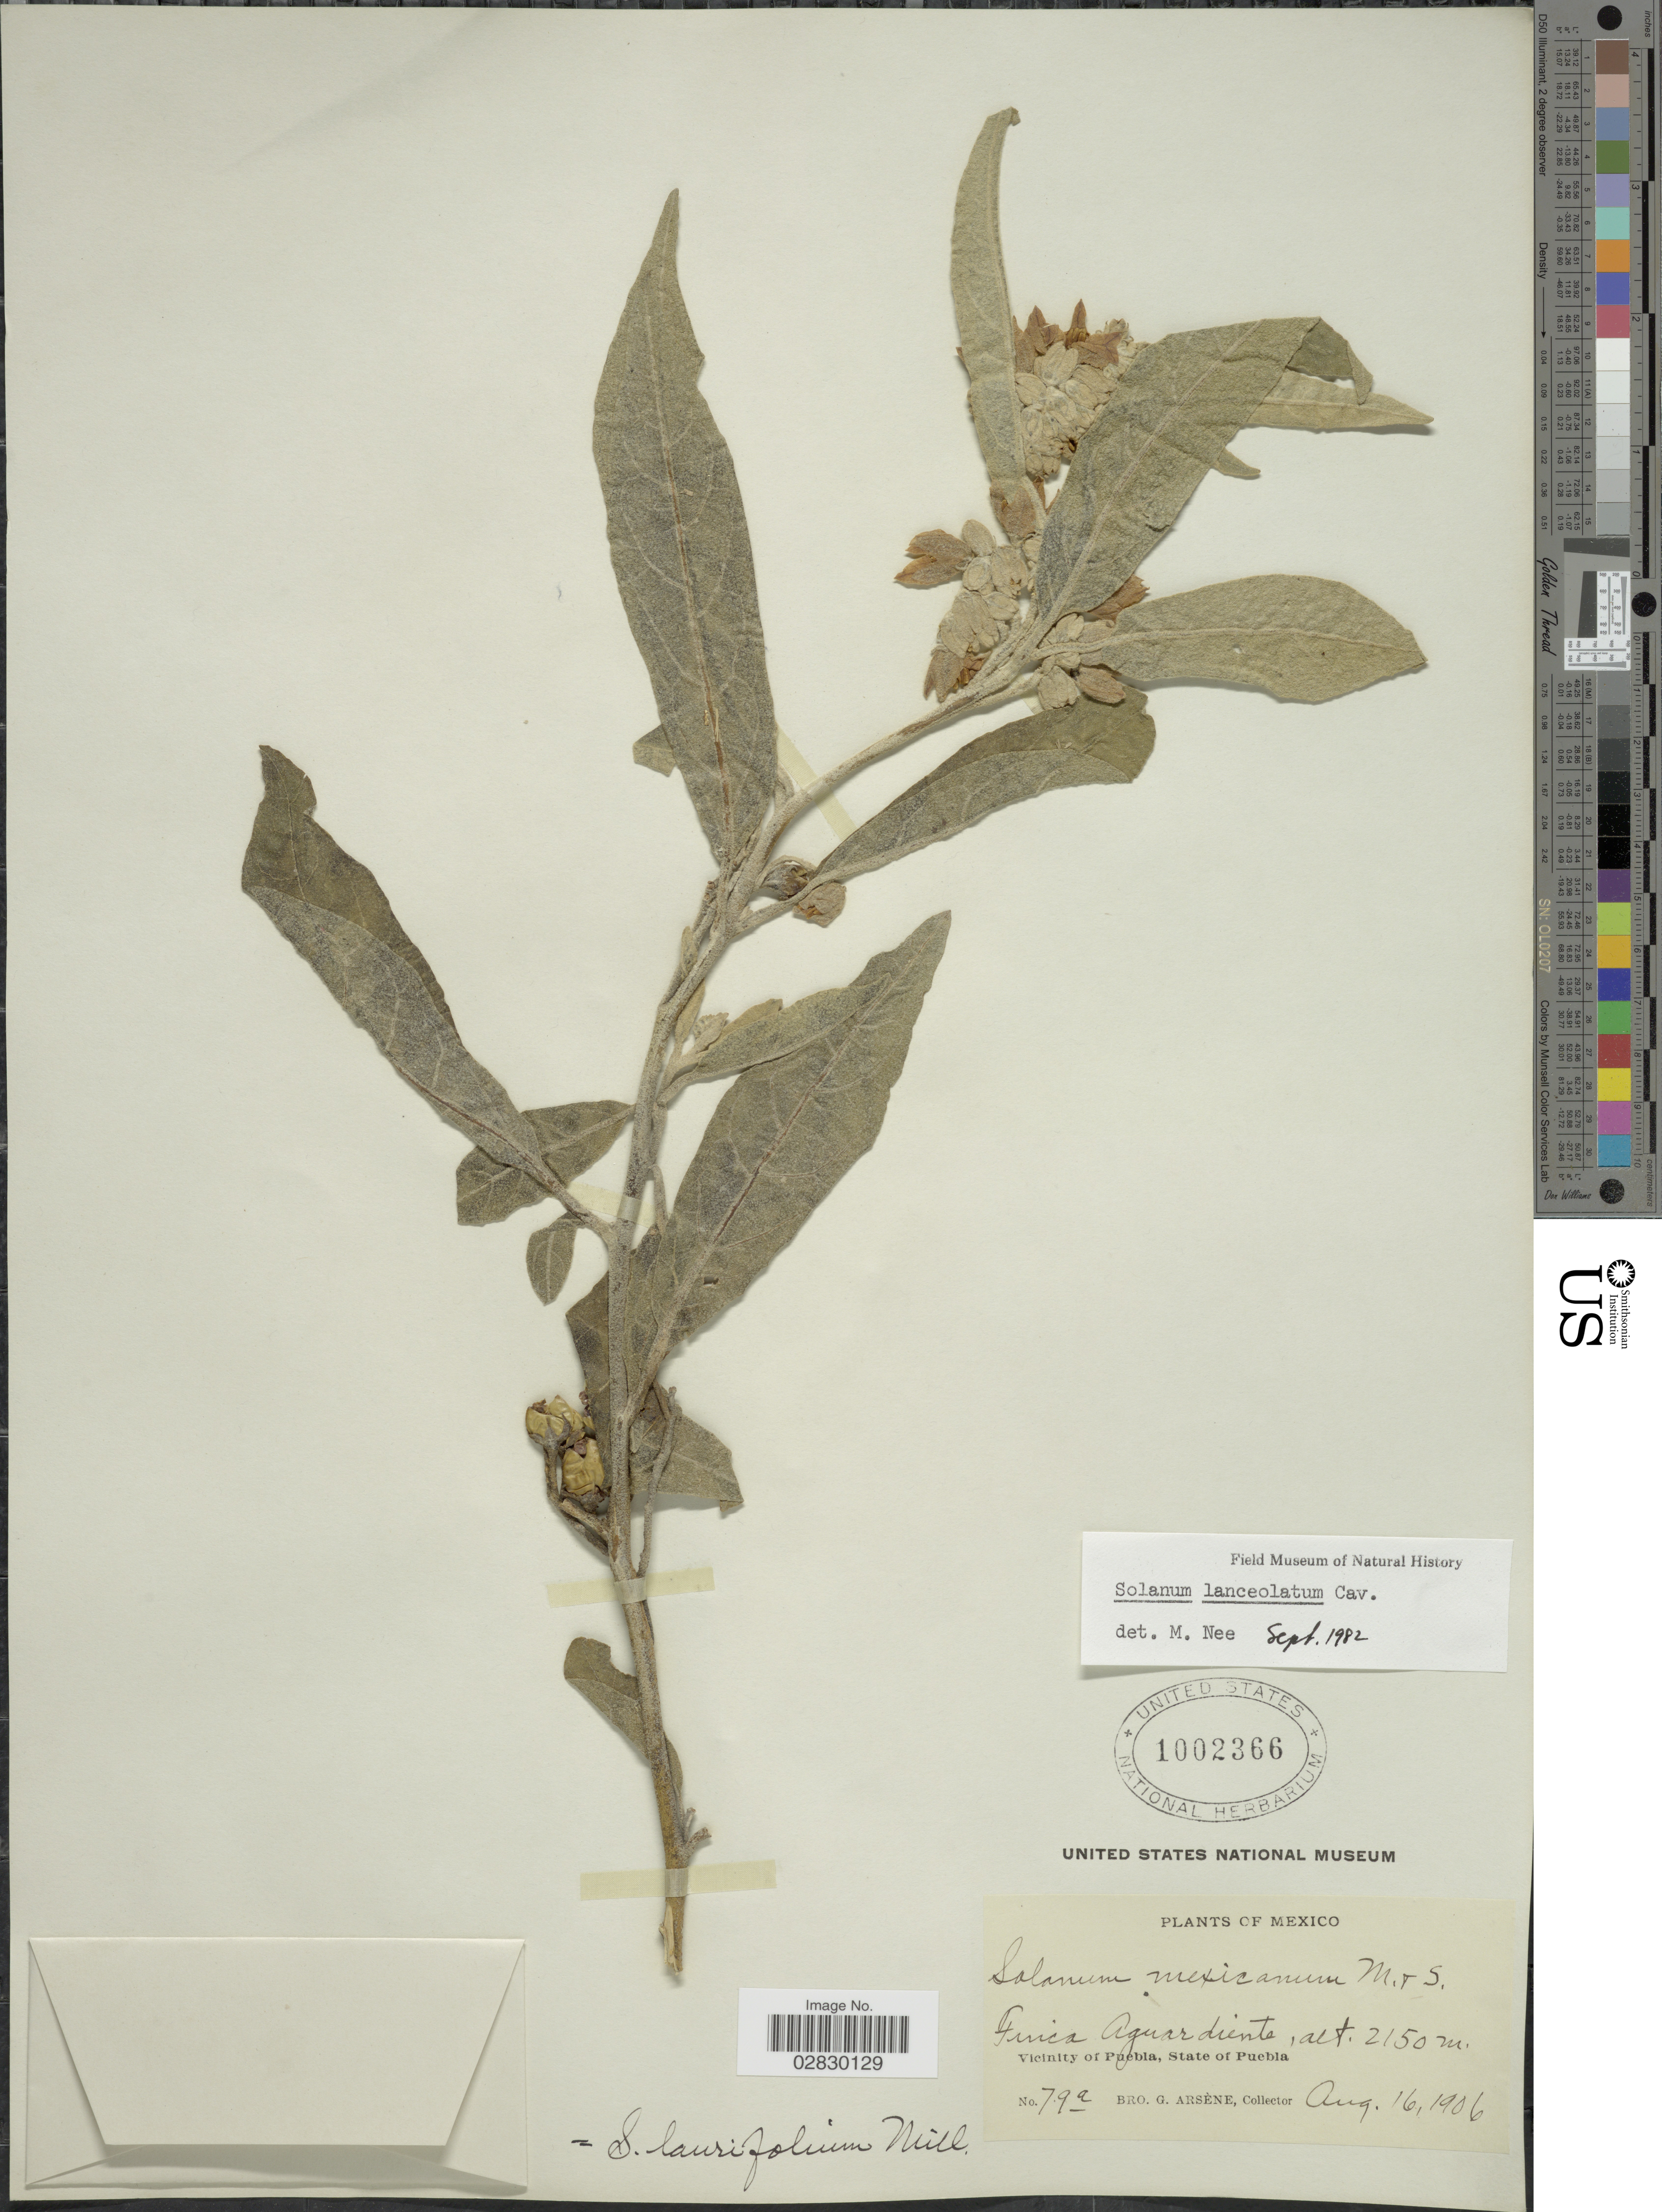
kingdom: Plantae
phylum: Tracheophyta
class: Magnoliopsida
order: Solanales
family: Solanaceae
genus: Solanum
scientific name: Solanum lanceolatum Berthault, nom. illeg.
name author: Berthault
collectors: Bro. G. Arsène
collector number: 79a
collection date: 1906-08-16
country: Mexico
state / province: Puebla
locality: Finca Aguardiente, Vicinity of Puebla.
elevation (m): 2150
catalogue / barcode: US 1002366